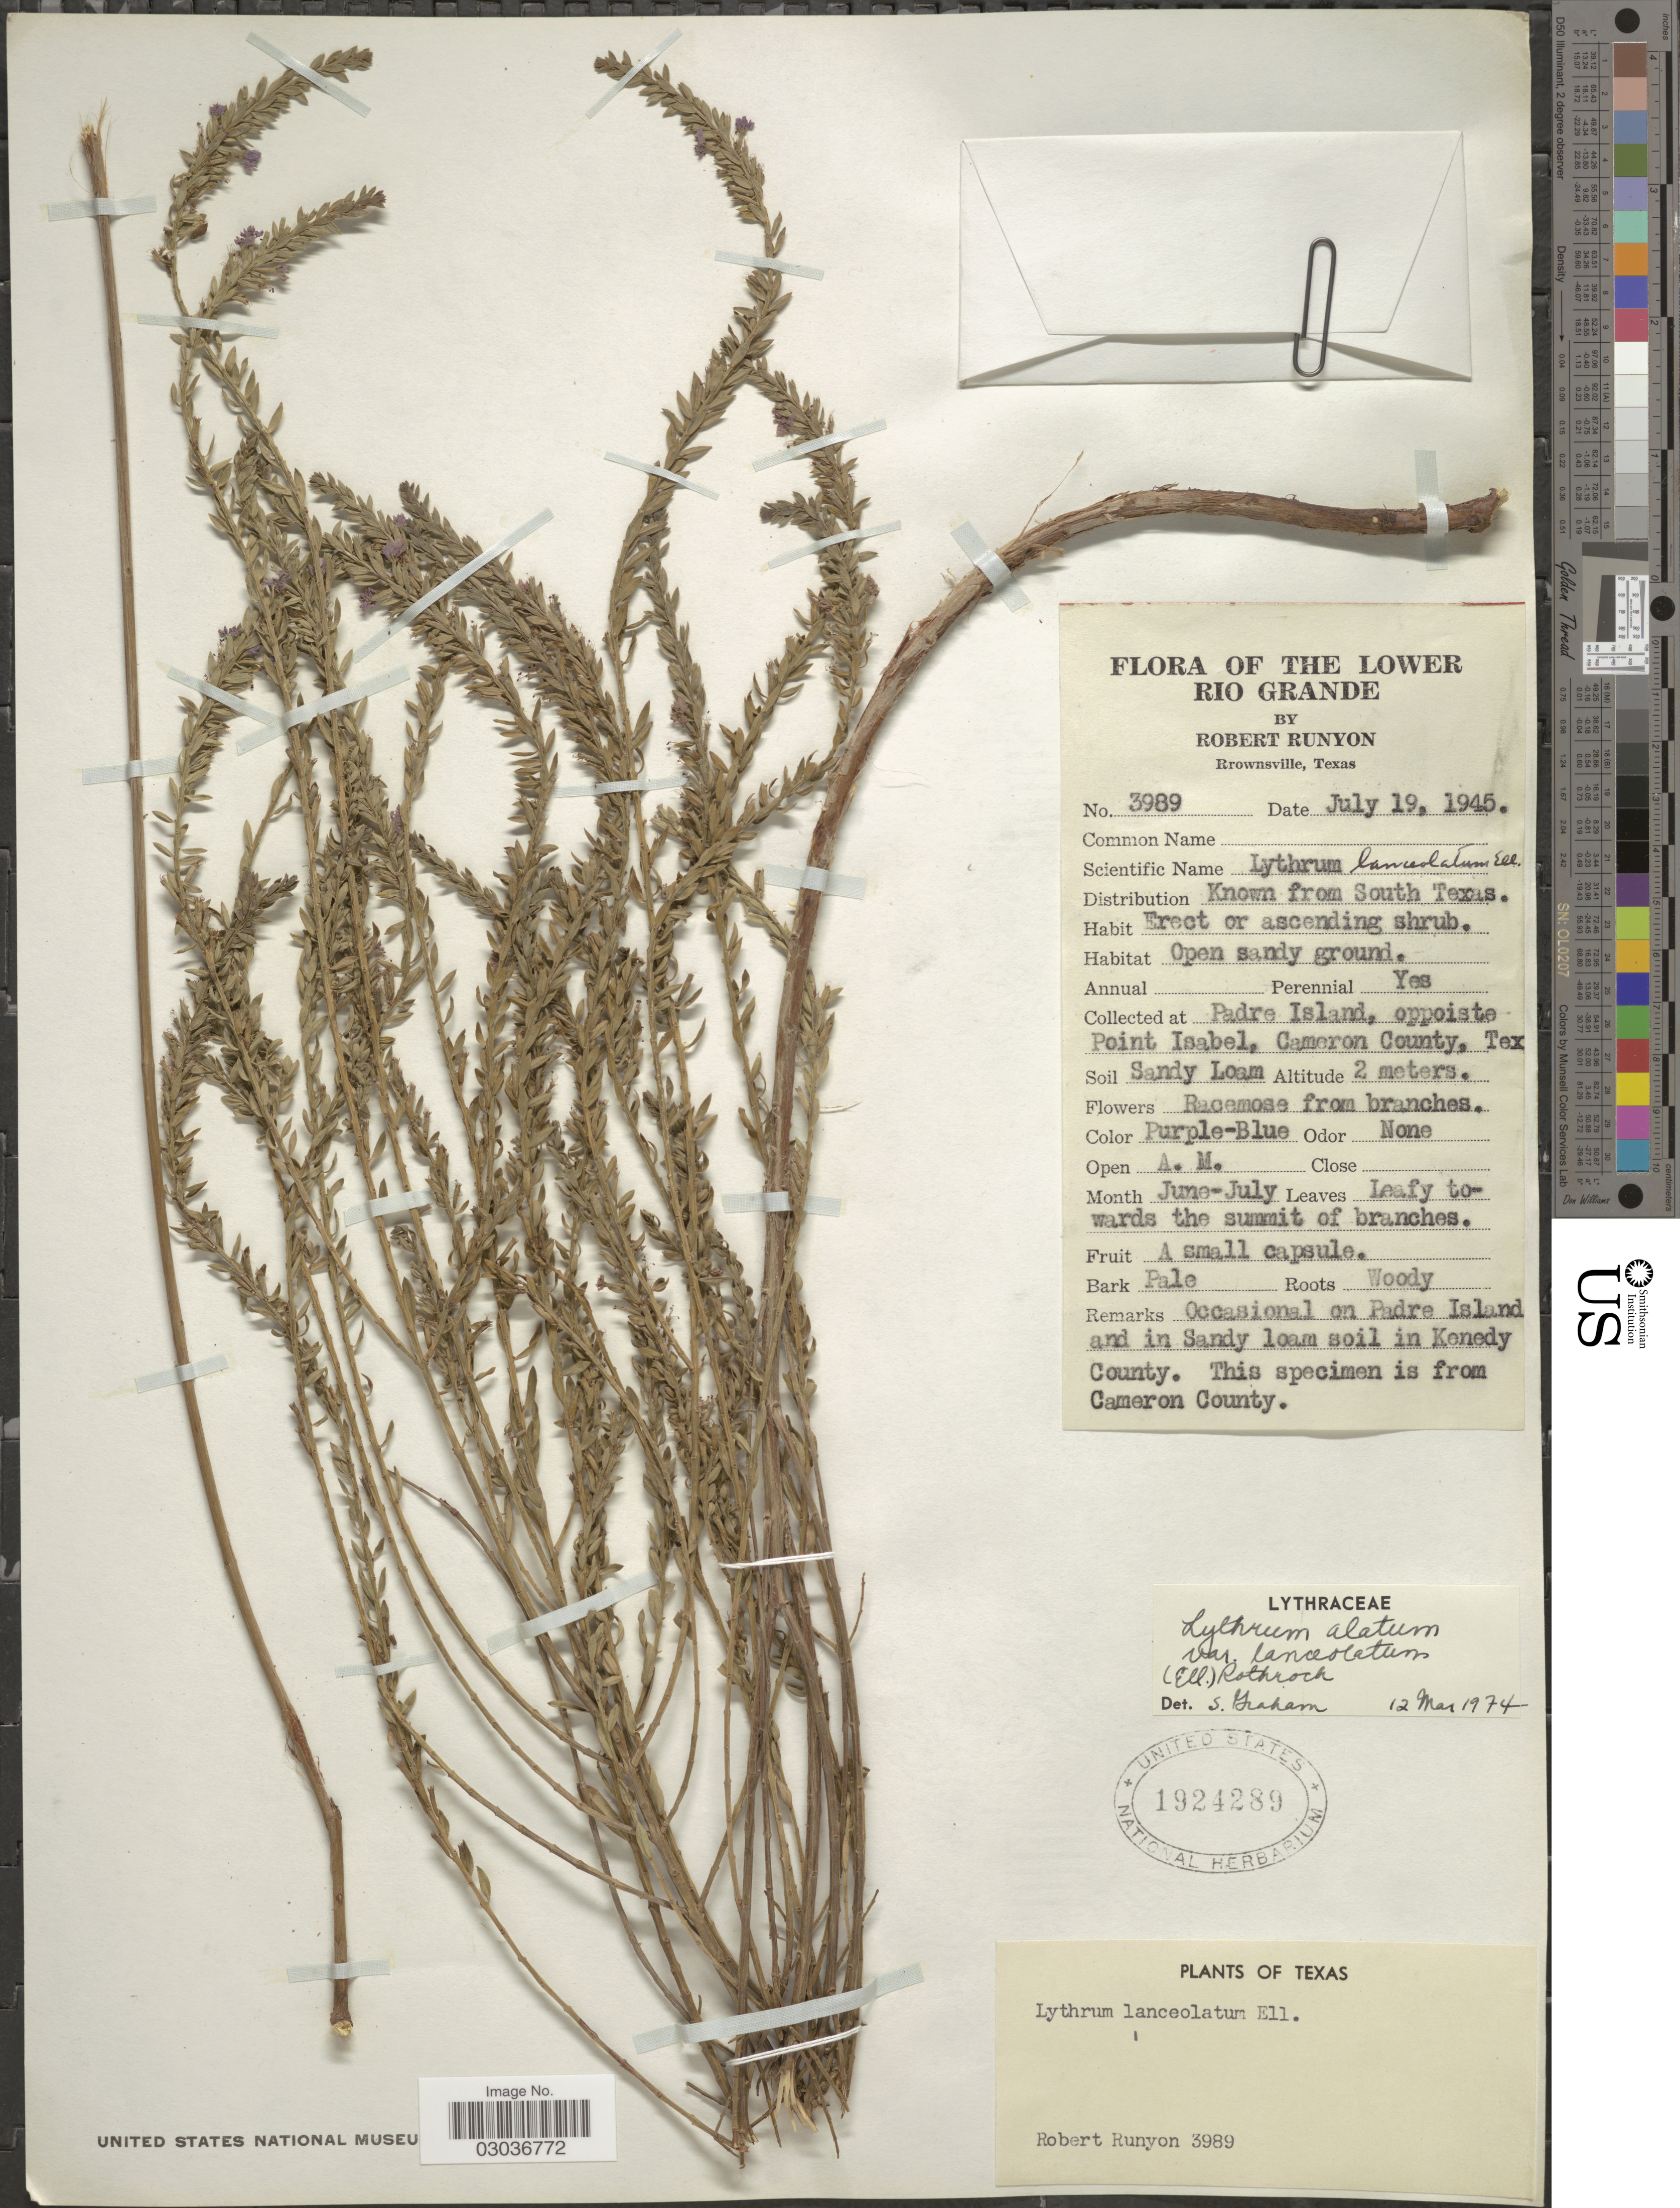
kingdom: Plantae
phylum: Tracheophyta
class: Magnoliopsida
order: Myrtales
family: Lythraceae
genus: Lythrum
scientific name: Lythrum alatum var. lanceolatum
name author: (Elliott) A. Gray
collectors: R. Runyon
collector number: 3989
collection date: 1945-07-19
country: United States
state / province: Texas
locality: Padre Island, opposite Point Isabel, Cameron County.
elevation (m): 2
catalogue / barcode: US 1924289